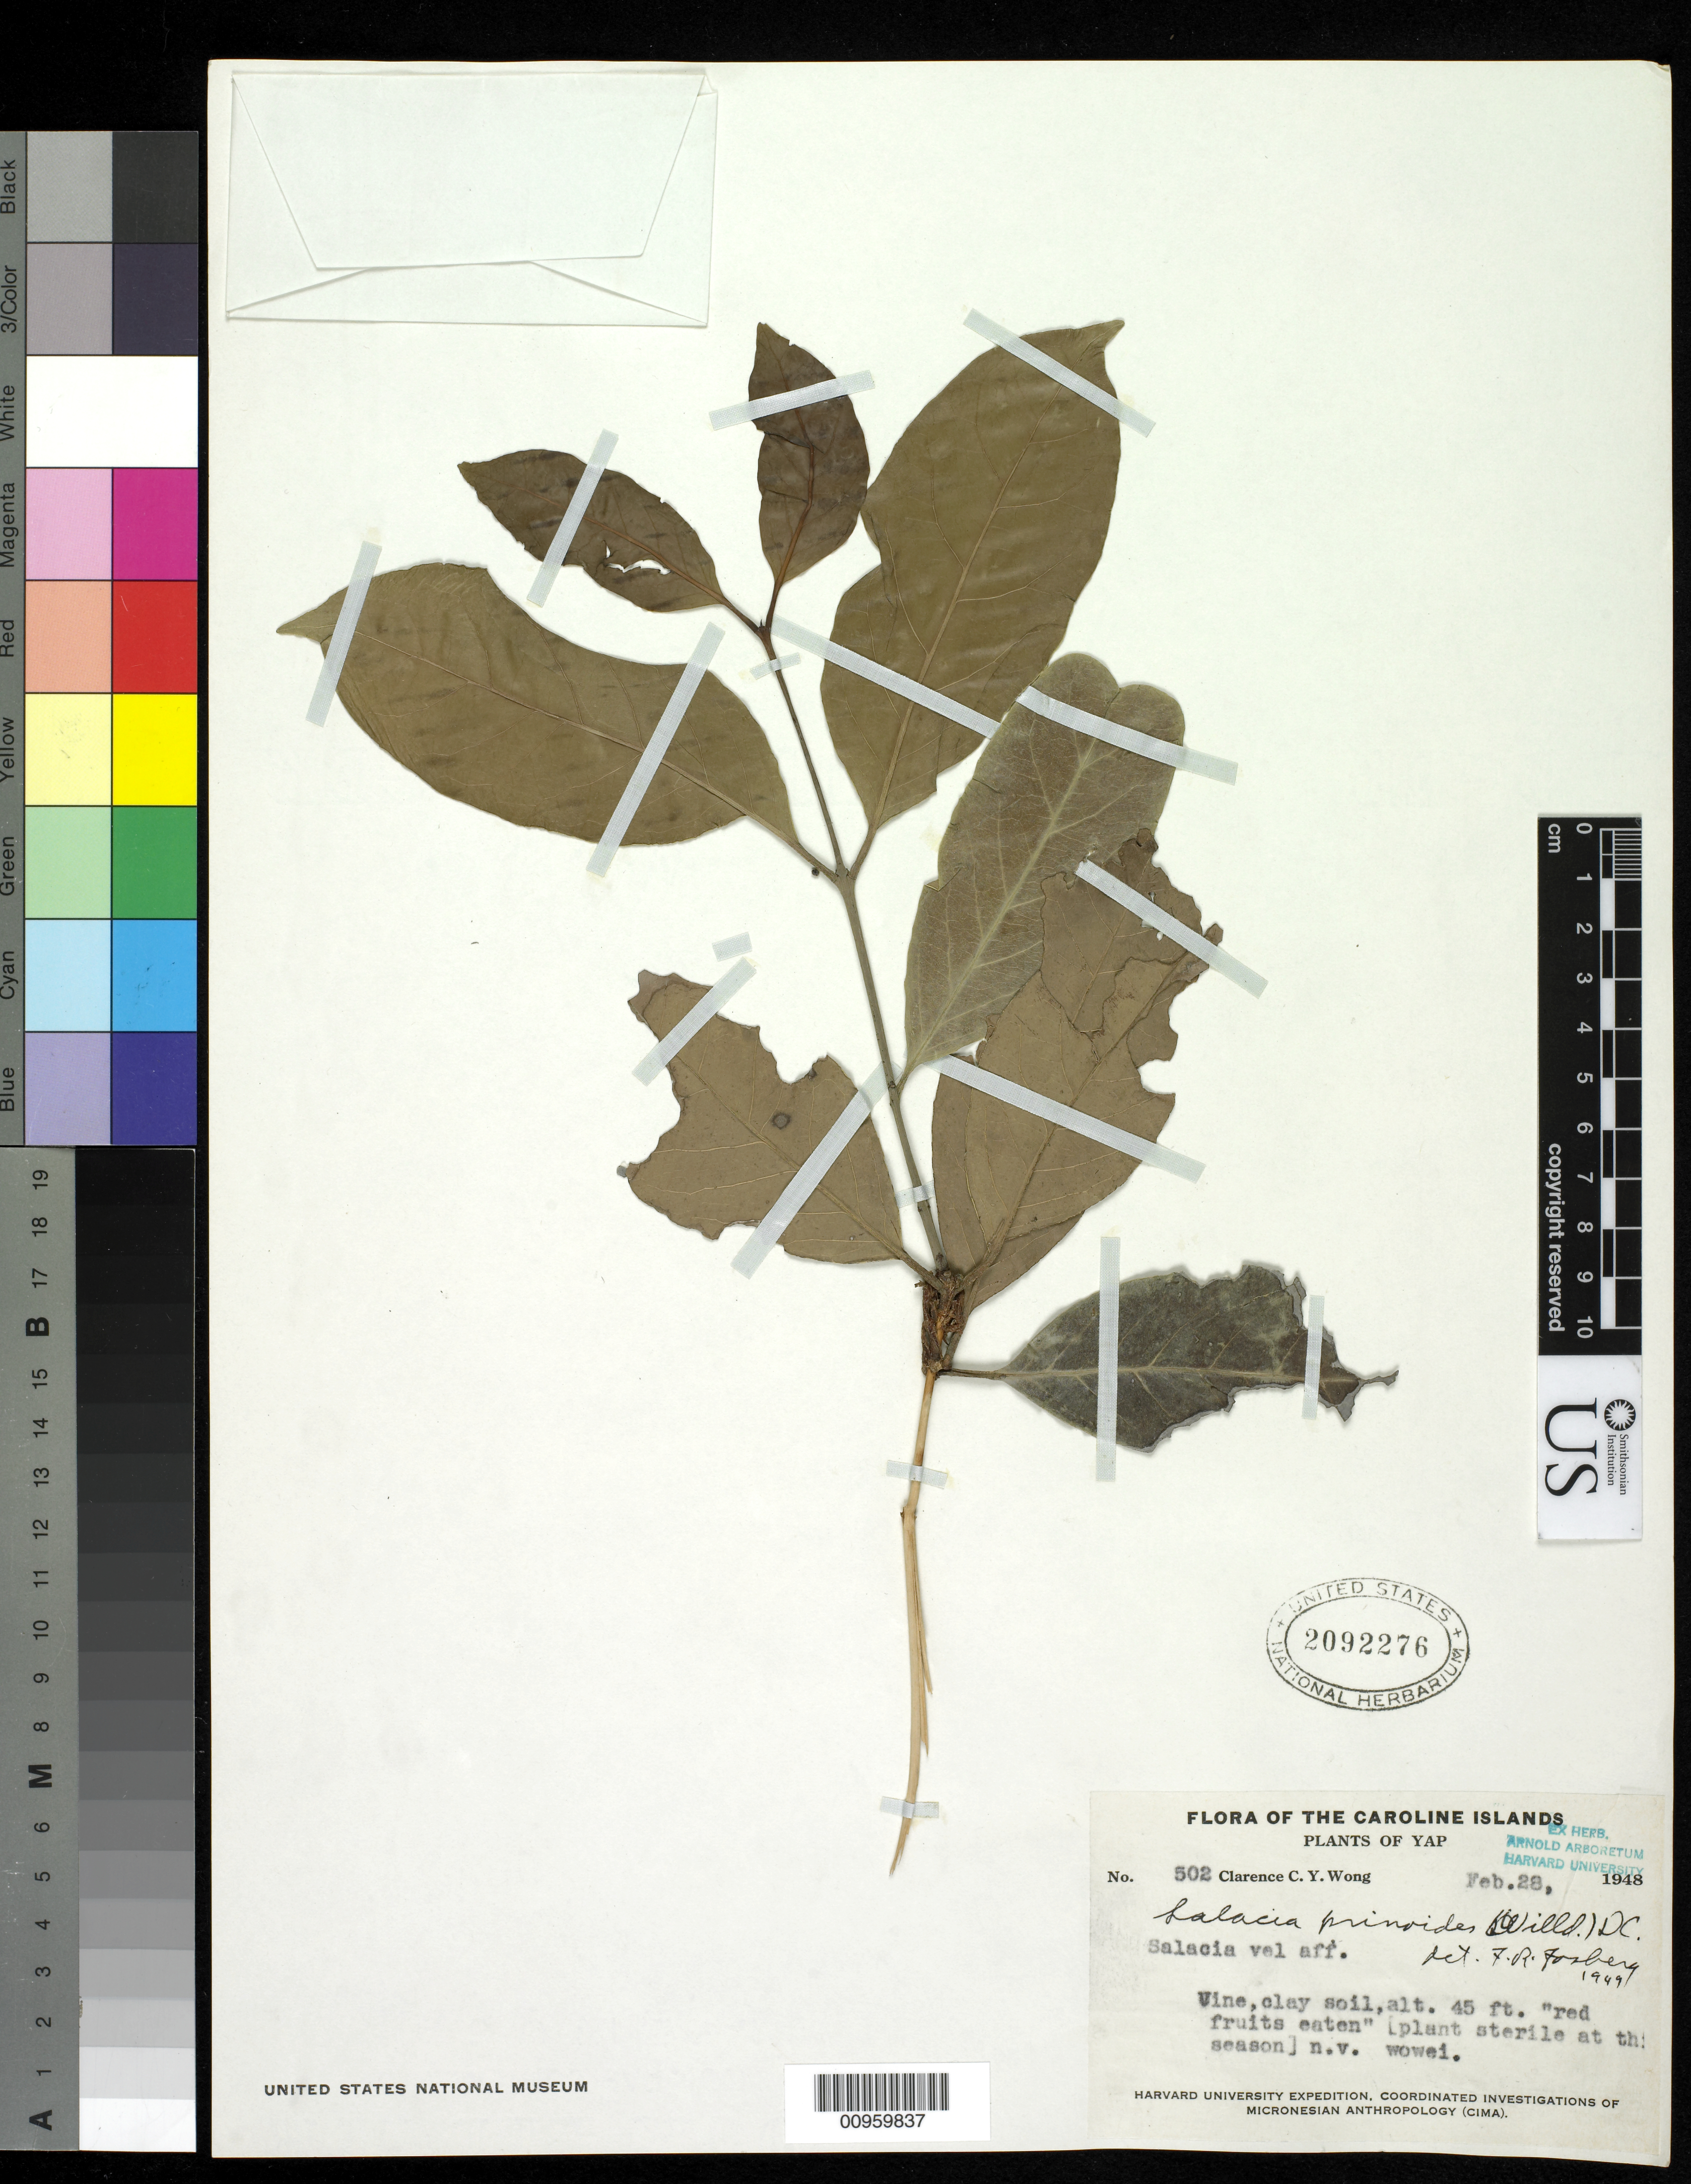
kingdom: Plantae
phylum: Tracheophyta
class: Magnoliopsida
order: Celastrales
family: Celastraceae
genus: Salacia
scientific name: Salacia prinoides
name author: (Willd.) DC.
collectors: C. Wong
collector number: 502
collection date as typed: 28 Feb 1948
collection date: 1948-02-28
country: Micronesia, Federated States of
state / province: Yap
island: Yap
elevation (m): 14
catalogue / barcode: US 2092276